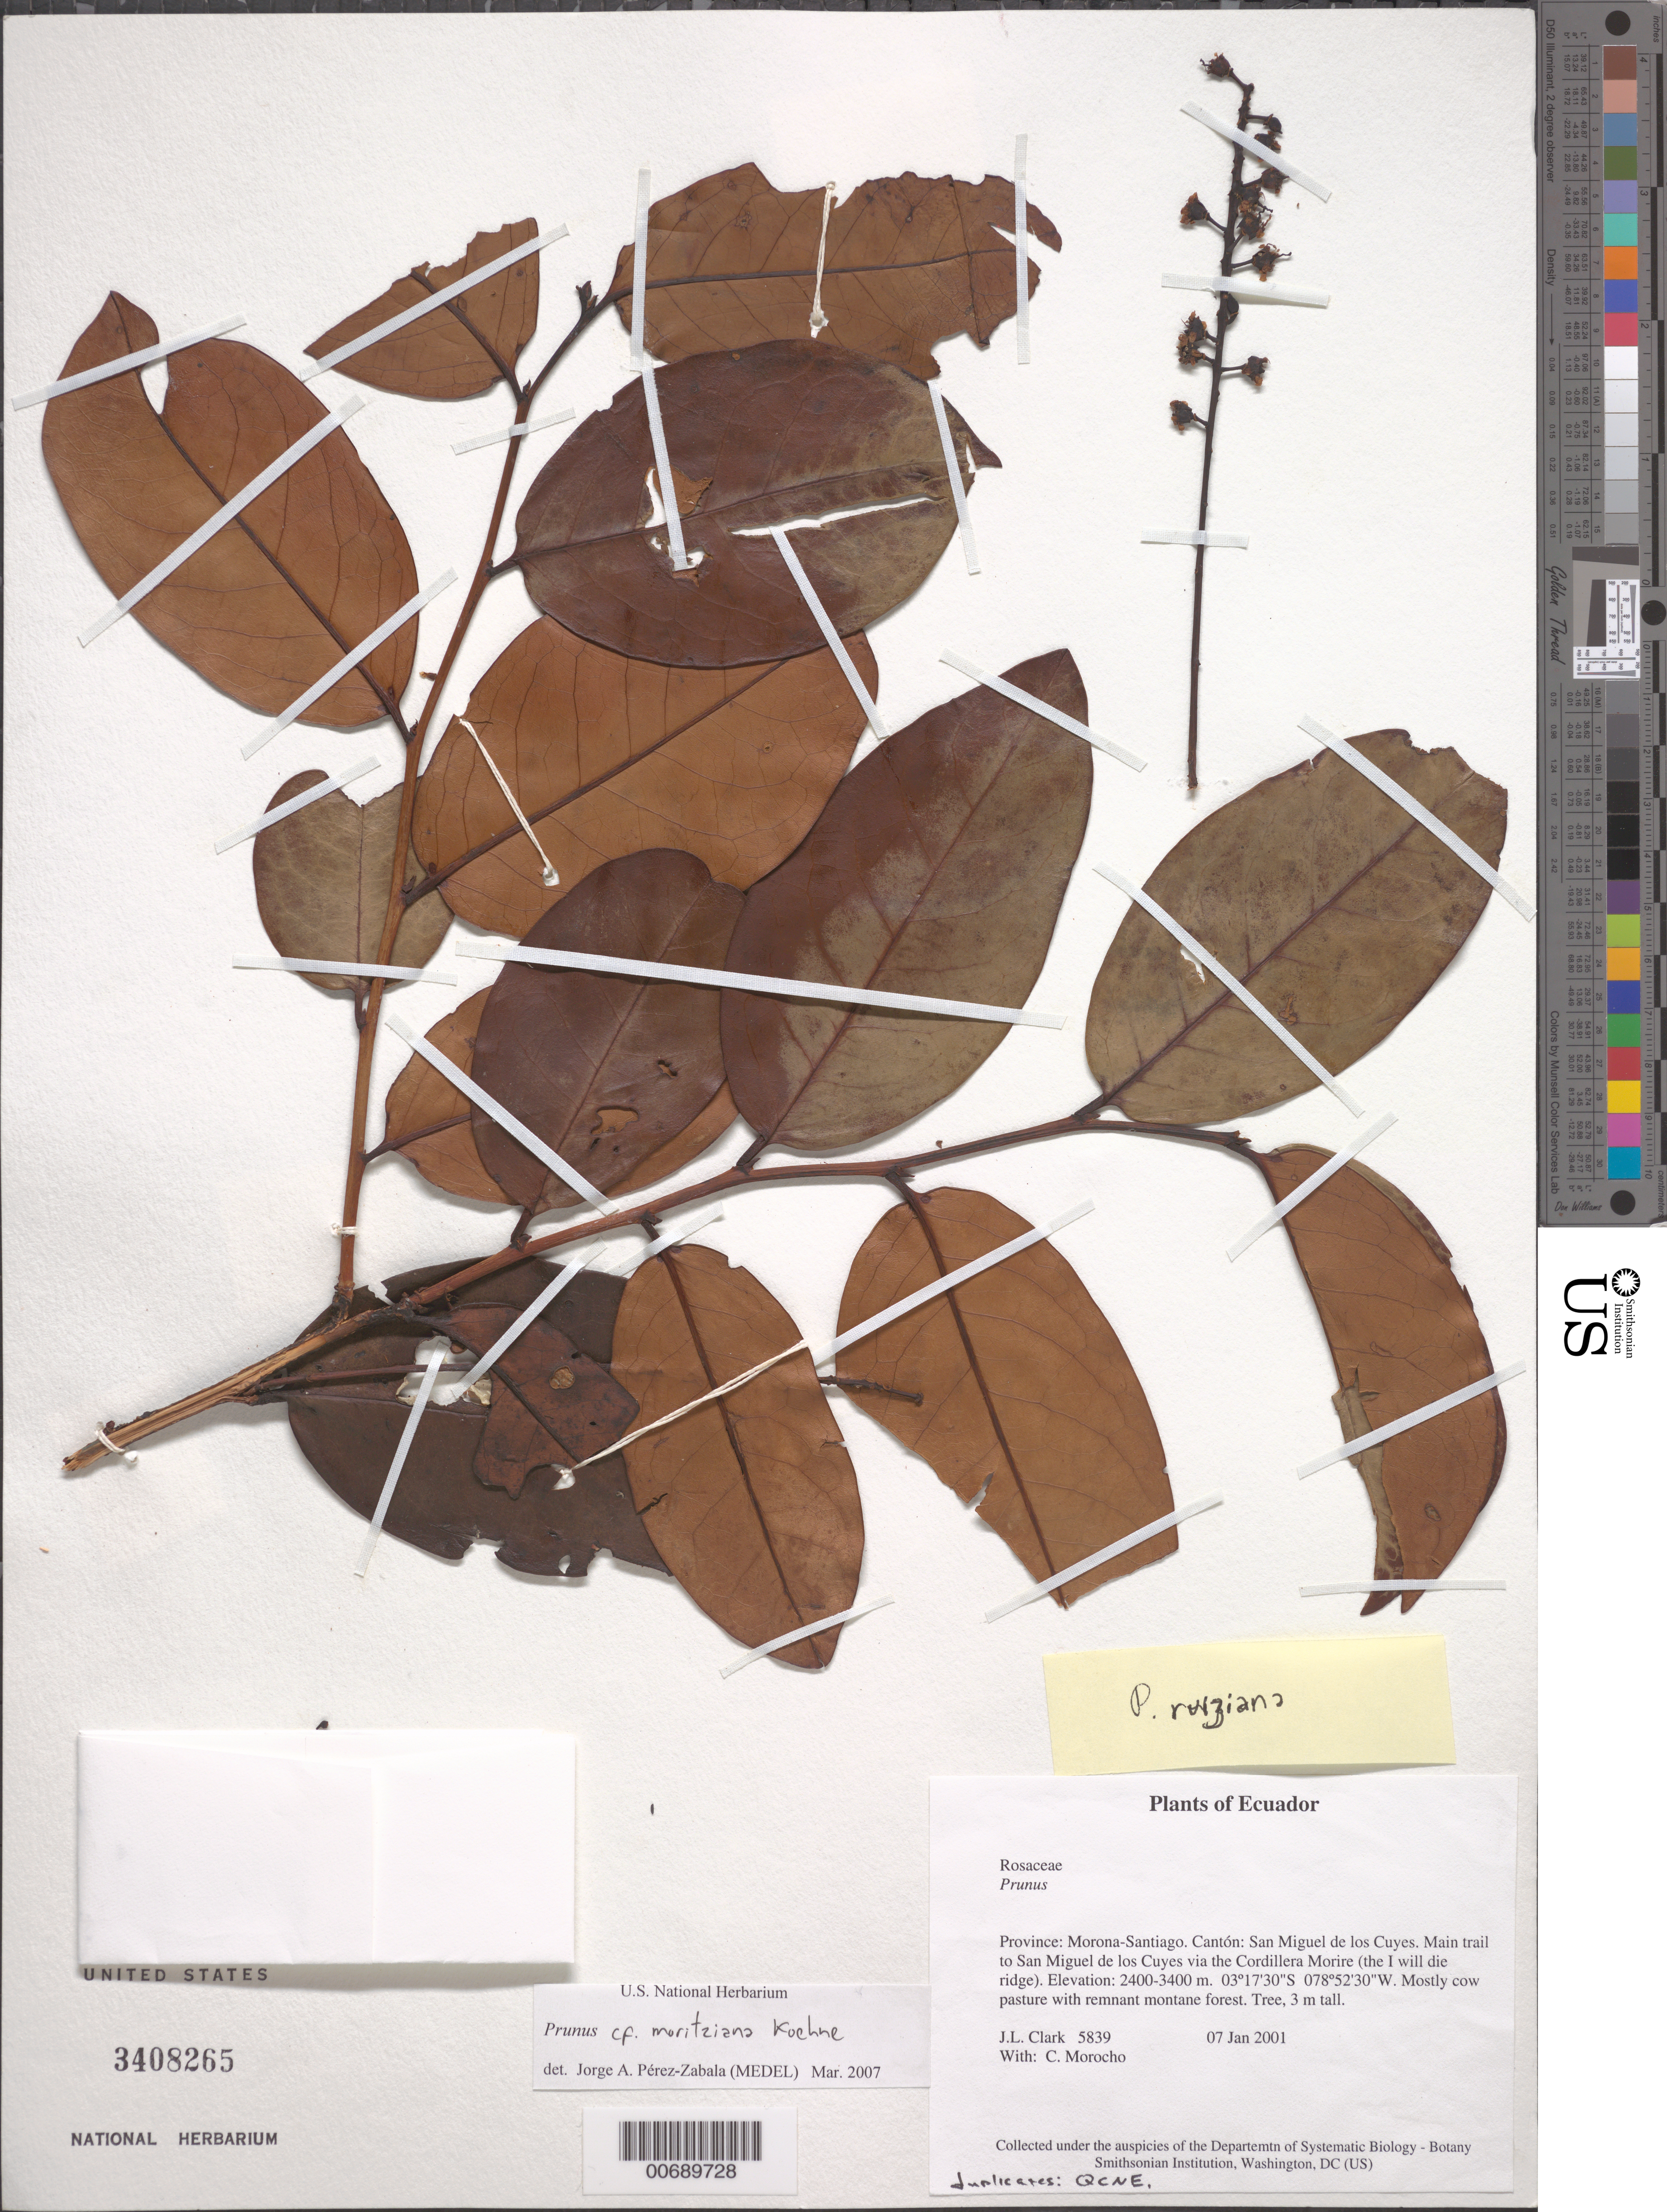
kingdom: Plantae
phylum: Tracheophyta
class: Magnoliopsida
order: Rosales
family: Rosaceae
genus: Prunus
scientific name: Prunus sp.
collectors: J. L. Clark & C. Morocho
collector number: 5839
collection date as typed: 07 Jan 2001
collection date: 2001-01-07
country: Ecuador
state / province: Morona-Santiago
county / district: San Miguel de los Cuyes ?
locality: Main Trail to Sal Miguel de los Cuyes via the Cordillera Morire (The "I will die" Ridge). [Sal Miguel de Cuyes is listed as a city not a Canton of Morona-Santiago.]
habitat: Mostly cow pasture with remnant montane forest.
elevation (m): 2400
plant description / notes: QCNE, US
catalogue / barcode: US 3408265